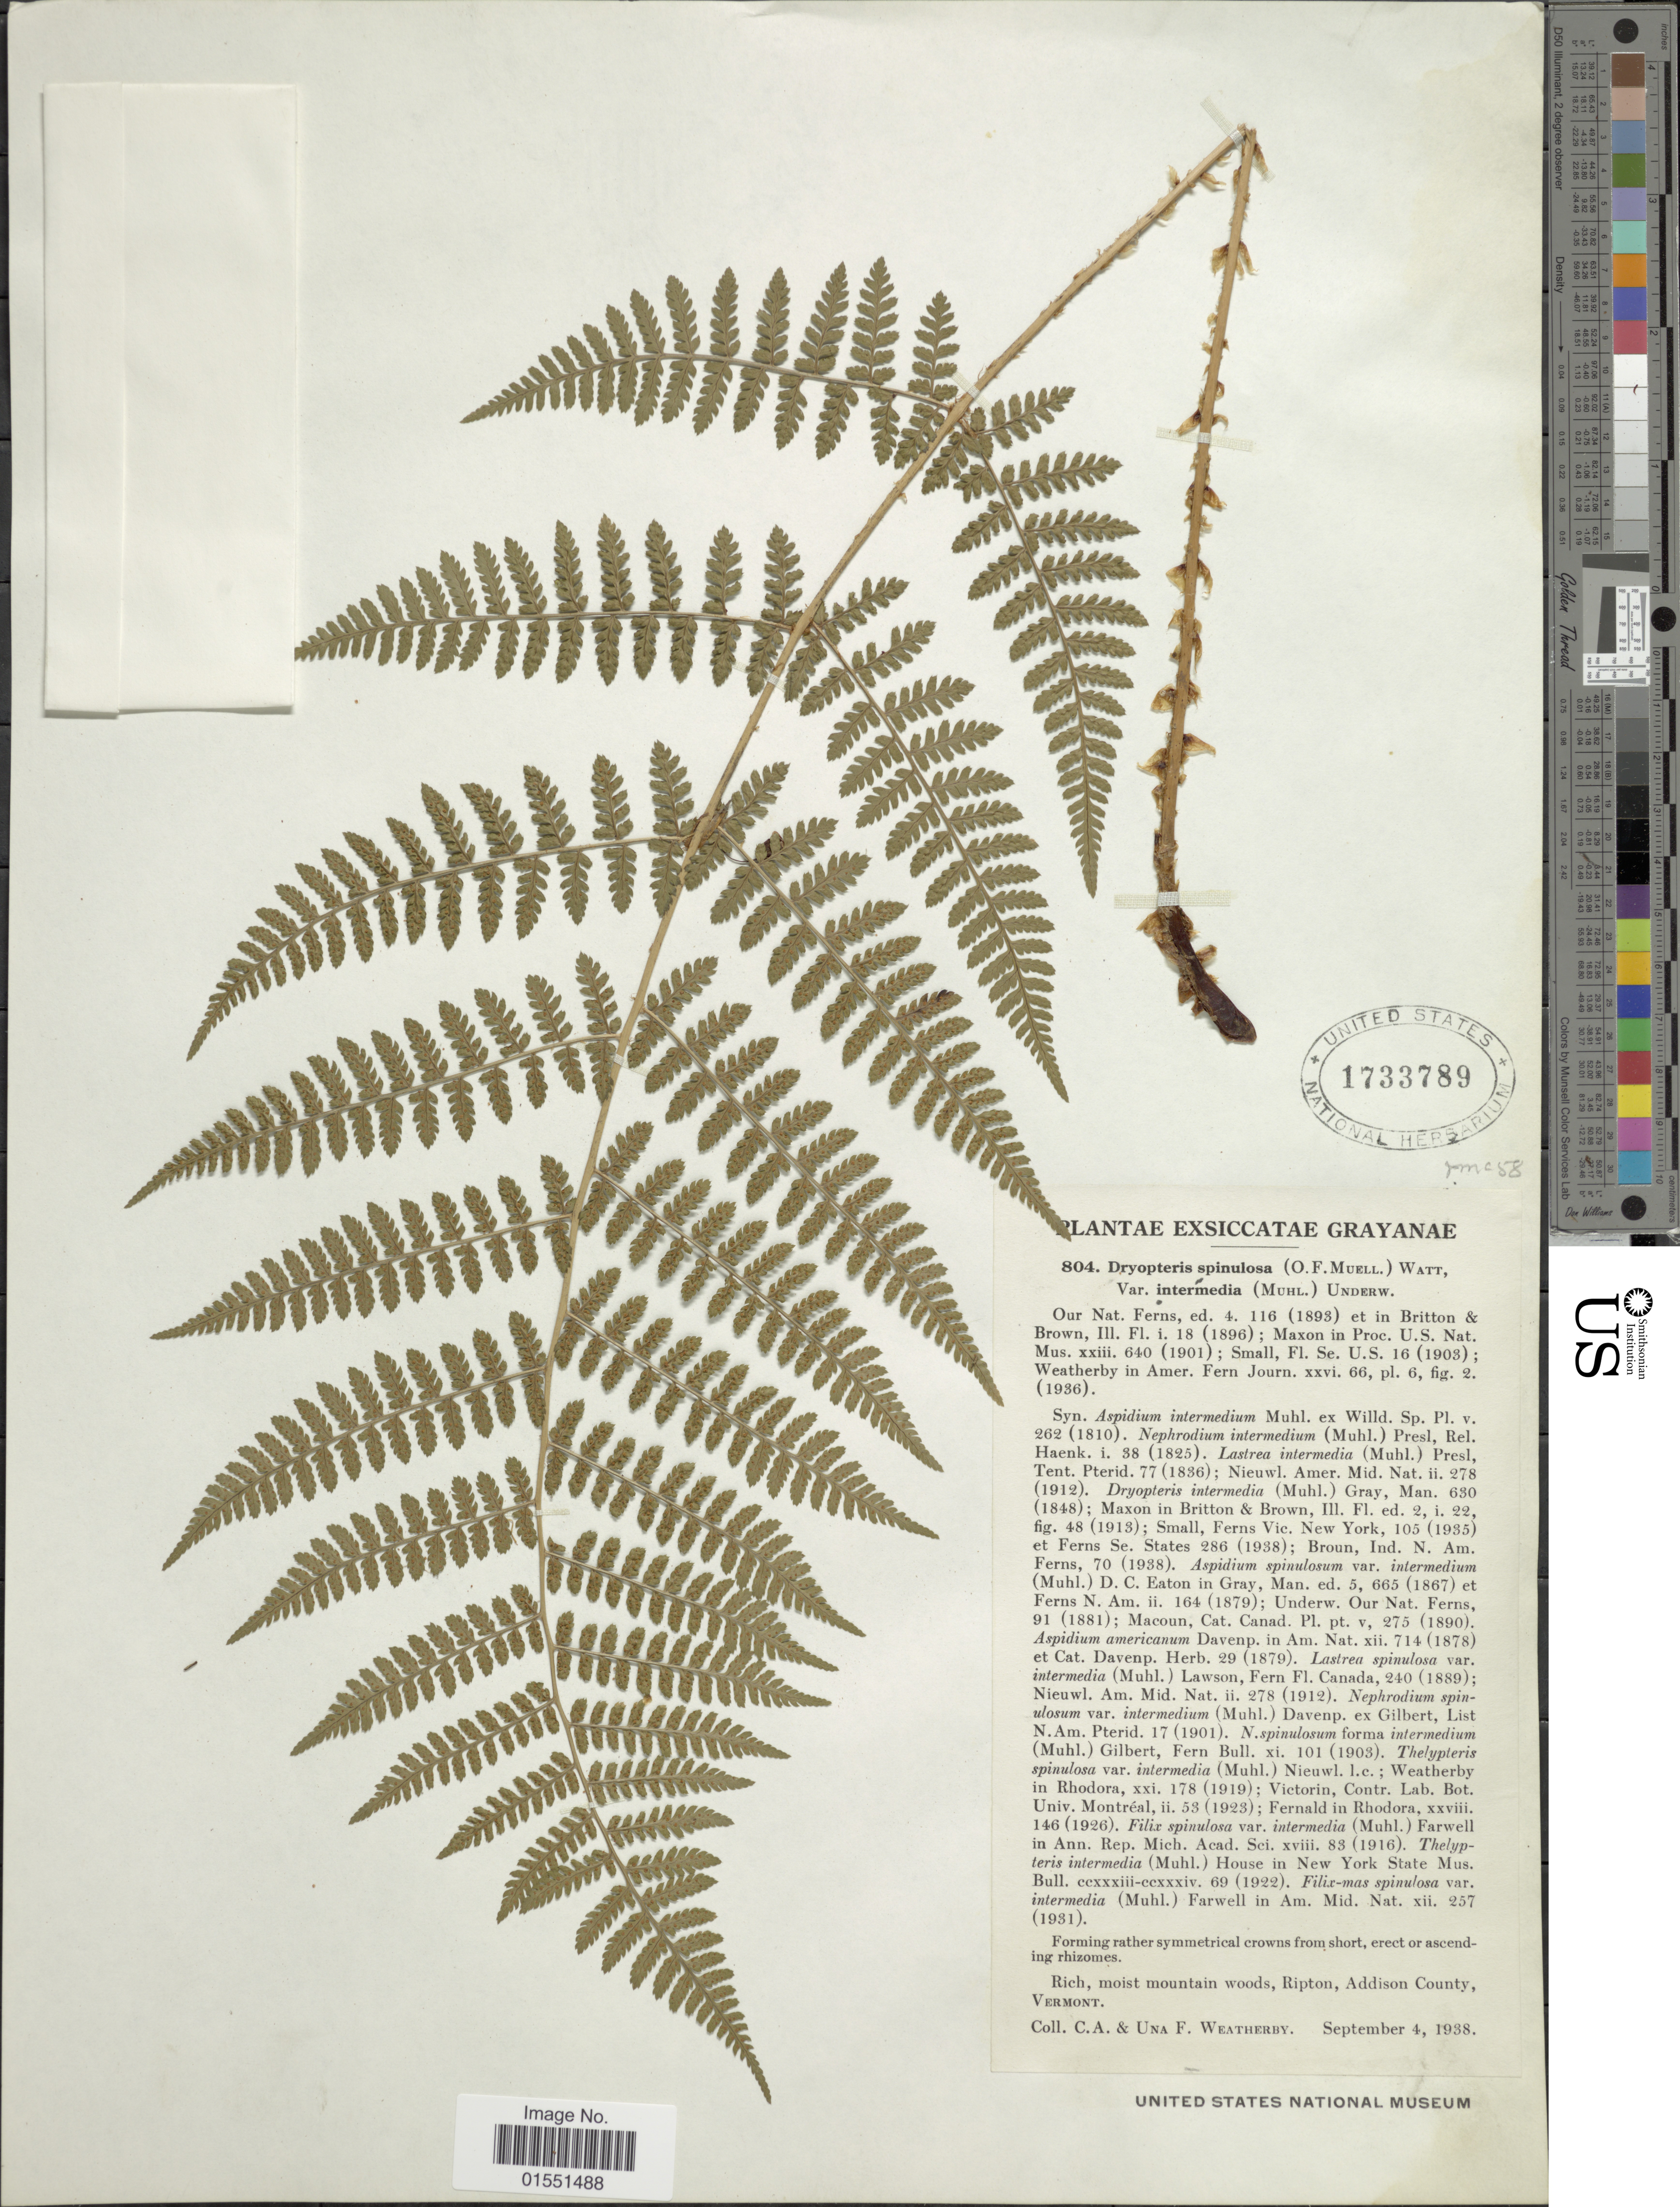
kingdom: Plantae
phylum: Tracheophyta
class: Polypodiopsida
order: Polypodiales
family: Dryopteridaceae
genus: Dryopteris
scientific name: Dryopteris intermedia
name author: (Muhl.) A. Gray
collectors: C. A. Weatherby & U. Weatherby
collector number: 804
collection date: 1938-09-04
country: United States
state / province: Vermont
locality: Riptom, Addison County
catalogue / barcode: US 1733789